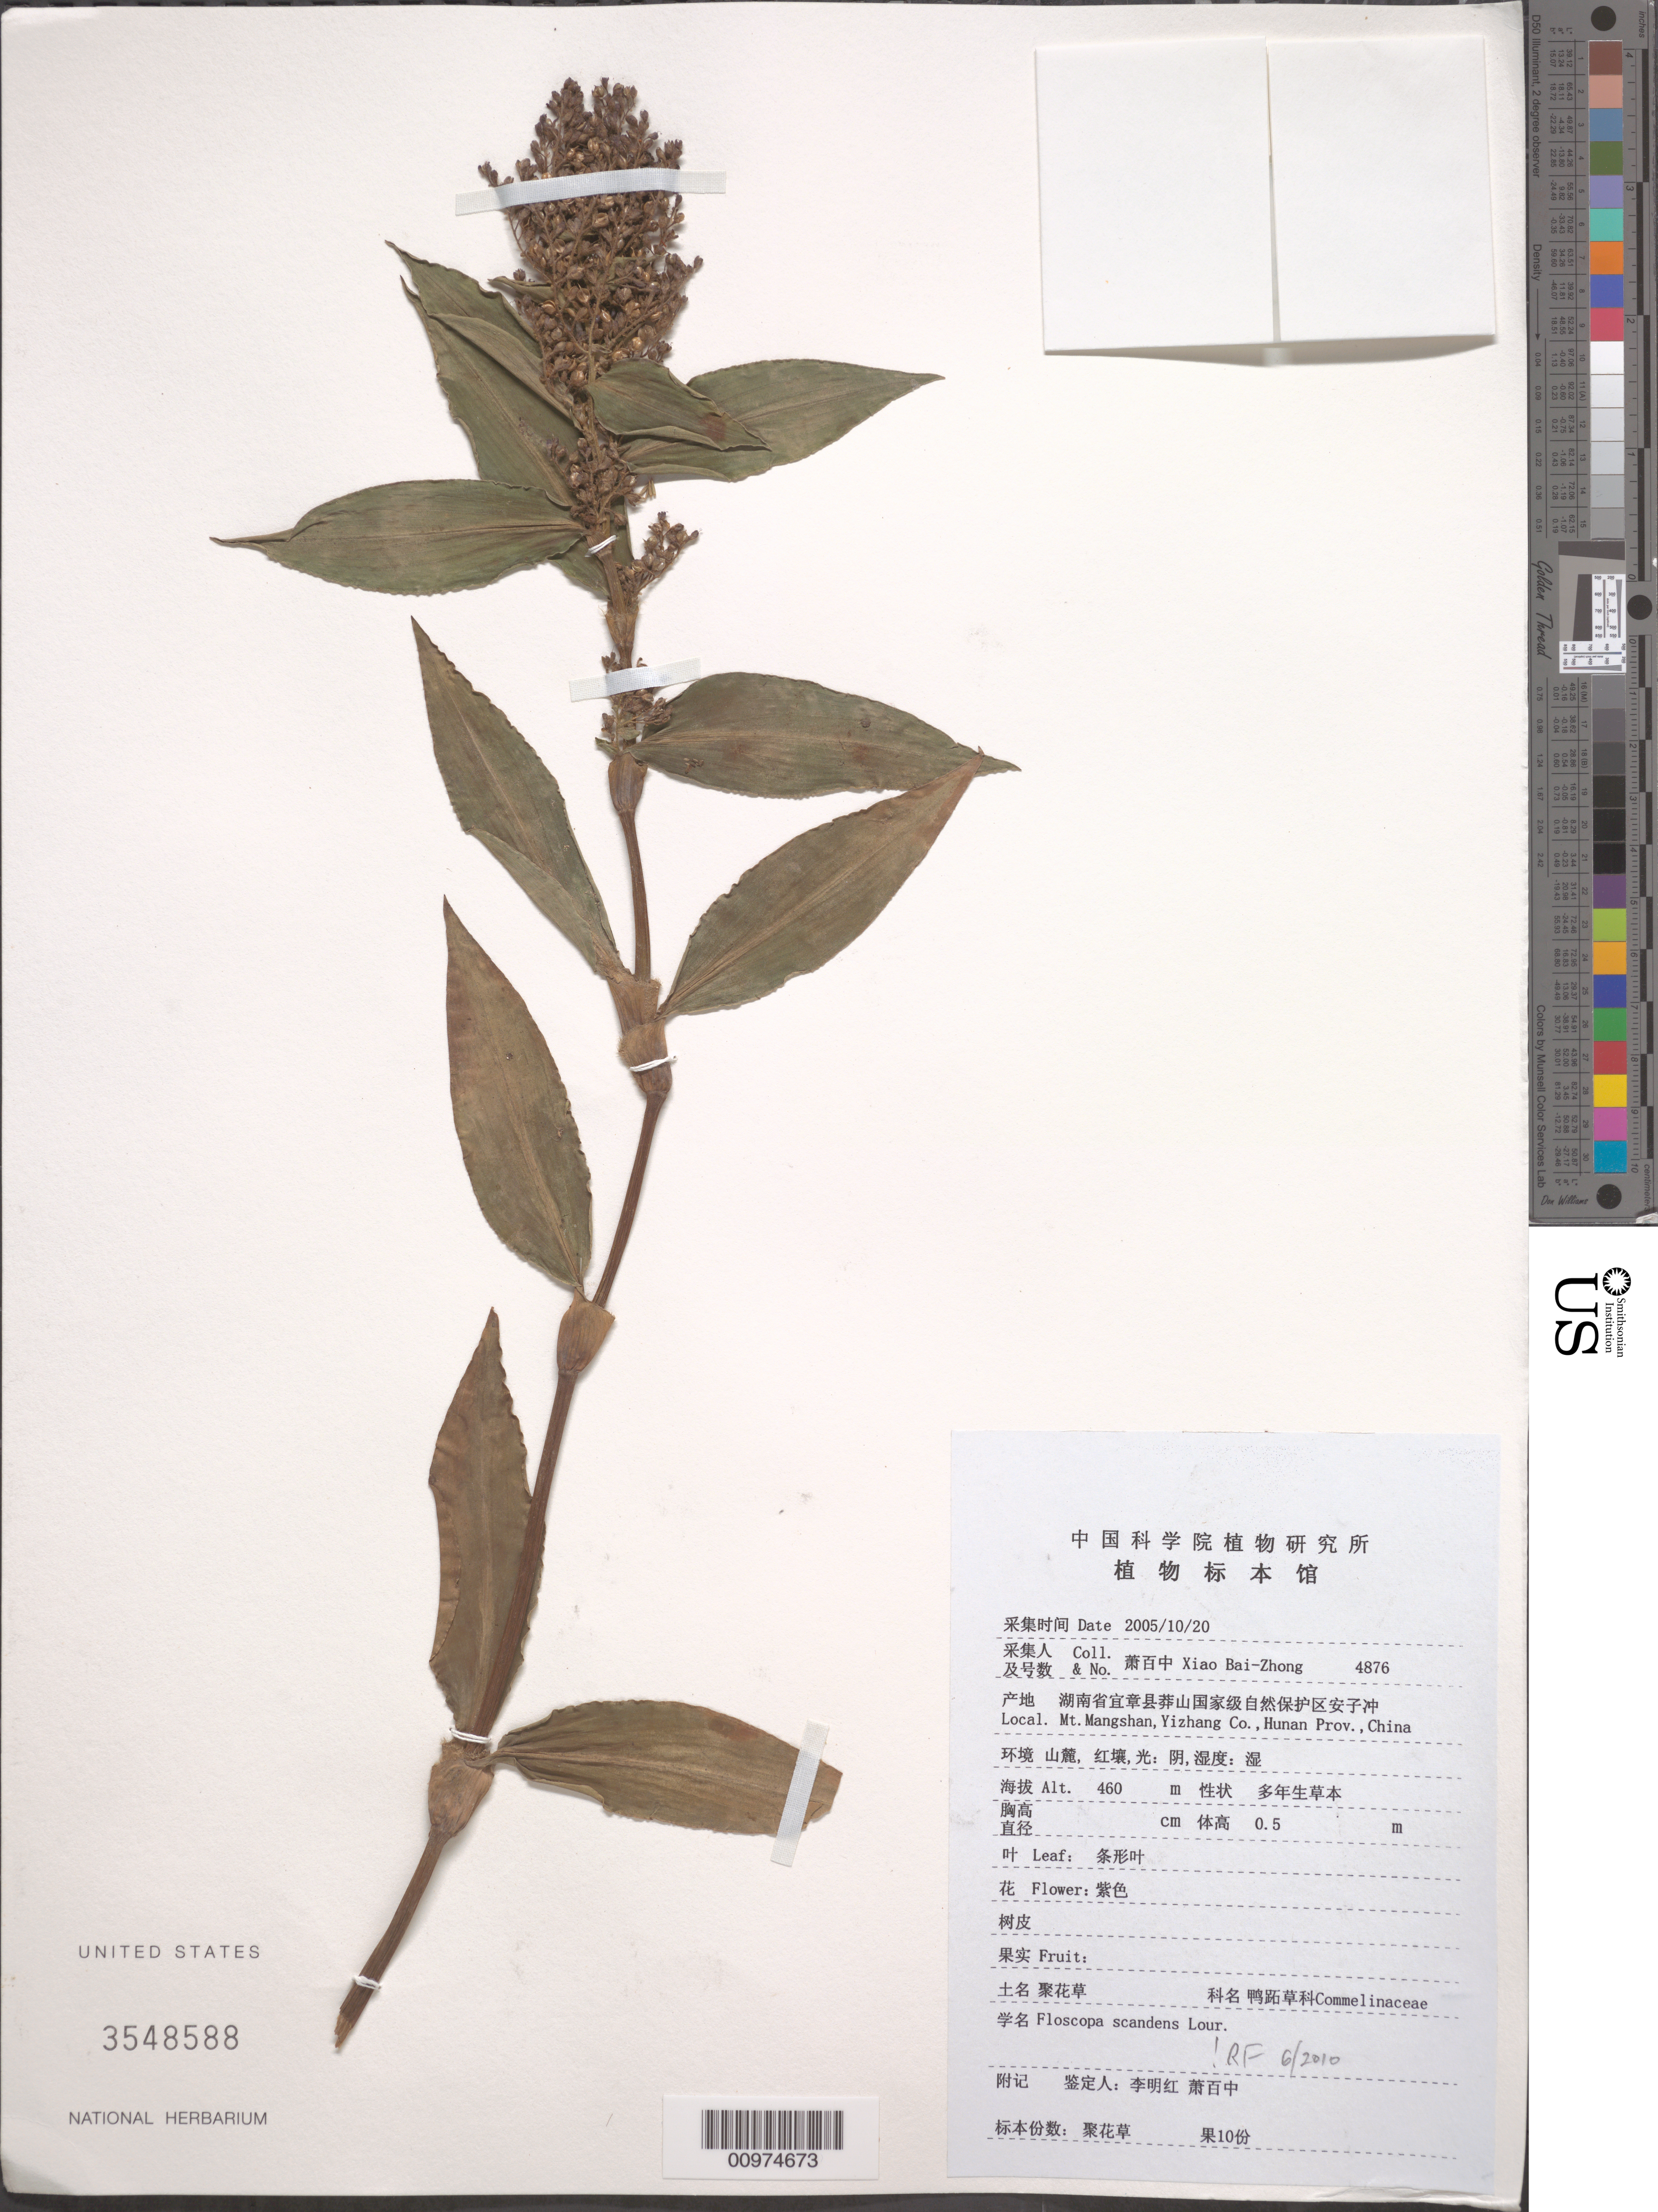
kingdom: Plantae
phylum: Tracheophyta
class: Liliopsida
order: Commelinales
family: Commelinaceae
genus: Floscopa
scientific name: Floscopa scandens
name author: Lour.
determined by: Faden, Robert B., (US), Smithsonian Institution - National Museum of Natural History (UNITED STATES)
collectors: B. Z. Xiao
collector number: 4876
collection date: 2005-10-20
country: China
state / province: Hunan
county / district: Yizhang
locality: Mt. Mangshan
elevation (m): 460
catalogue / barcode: US 3548588